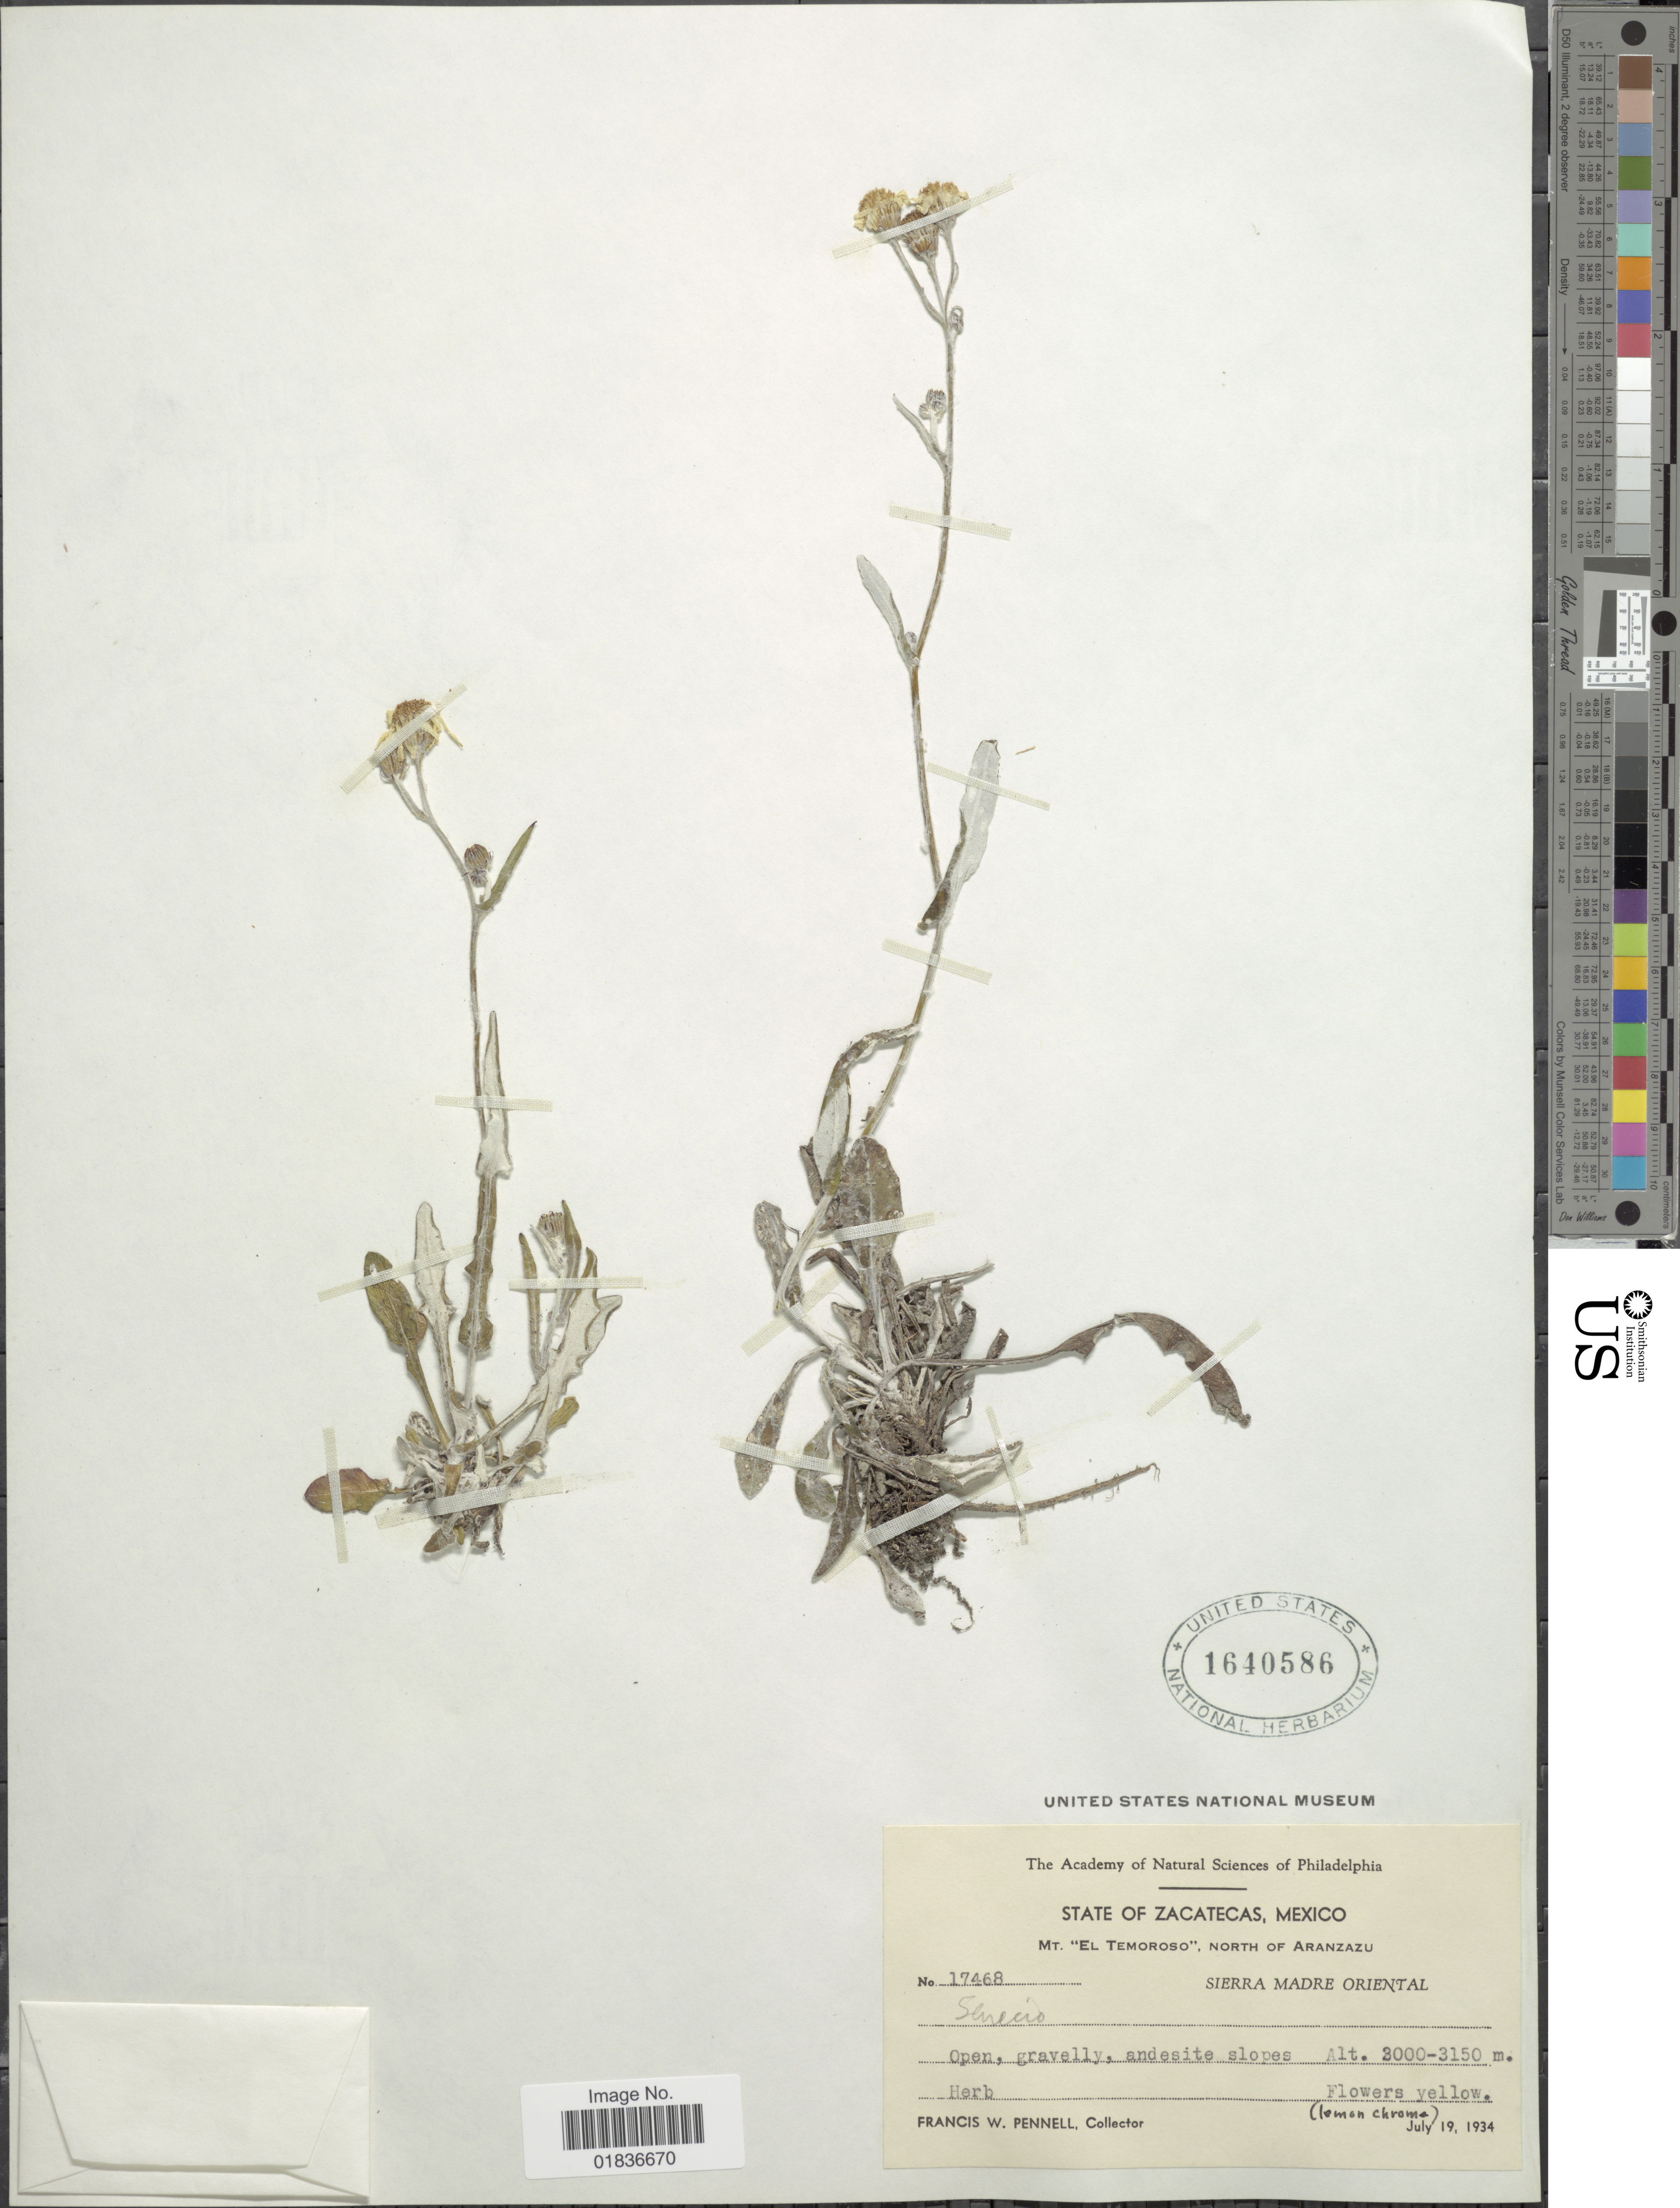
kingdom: Plantae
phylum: Tracheophyta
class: Magnoliopsida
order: Asterales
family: Asteraceae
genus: Senecio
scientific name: Senecio sp.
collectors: F. W. Pennell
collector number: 17468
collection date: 1934-07-19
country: Mexico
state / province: Zacatecas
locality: State of Zacatecas, Mt. "El Temoroso", north of Aranzazu. Sierra Madre Oriental.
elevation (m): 3000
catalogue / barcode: US 1640586